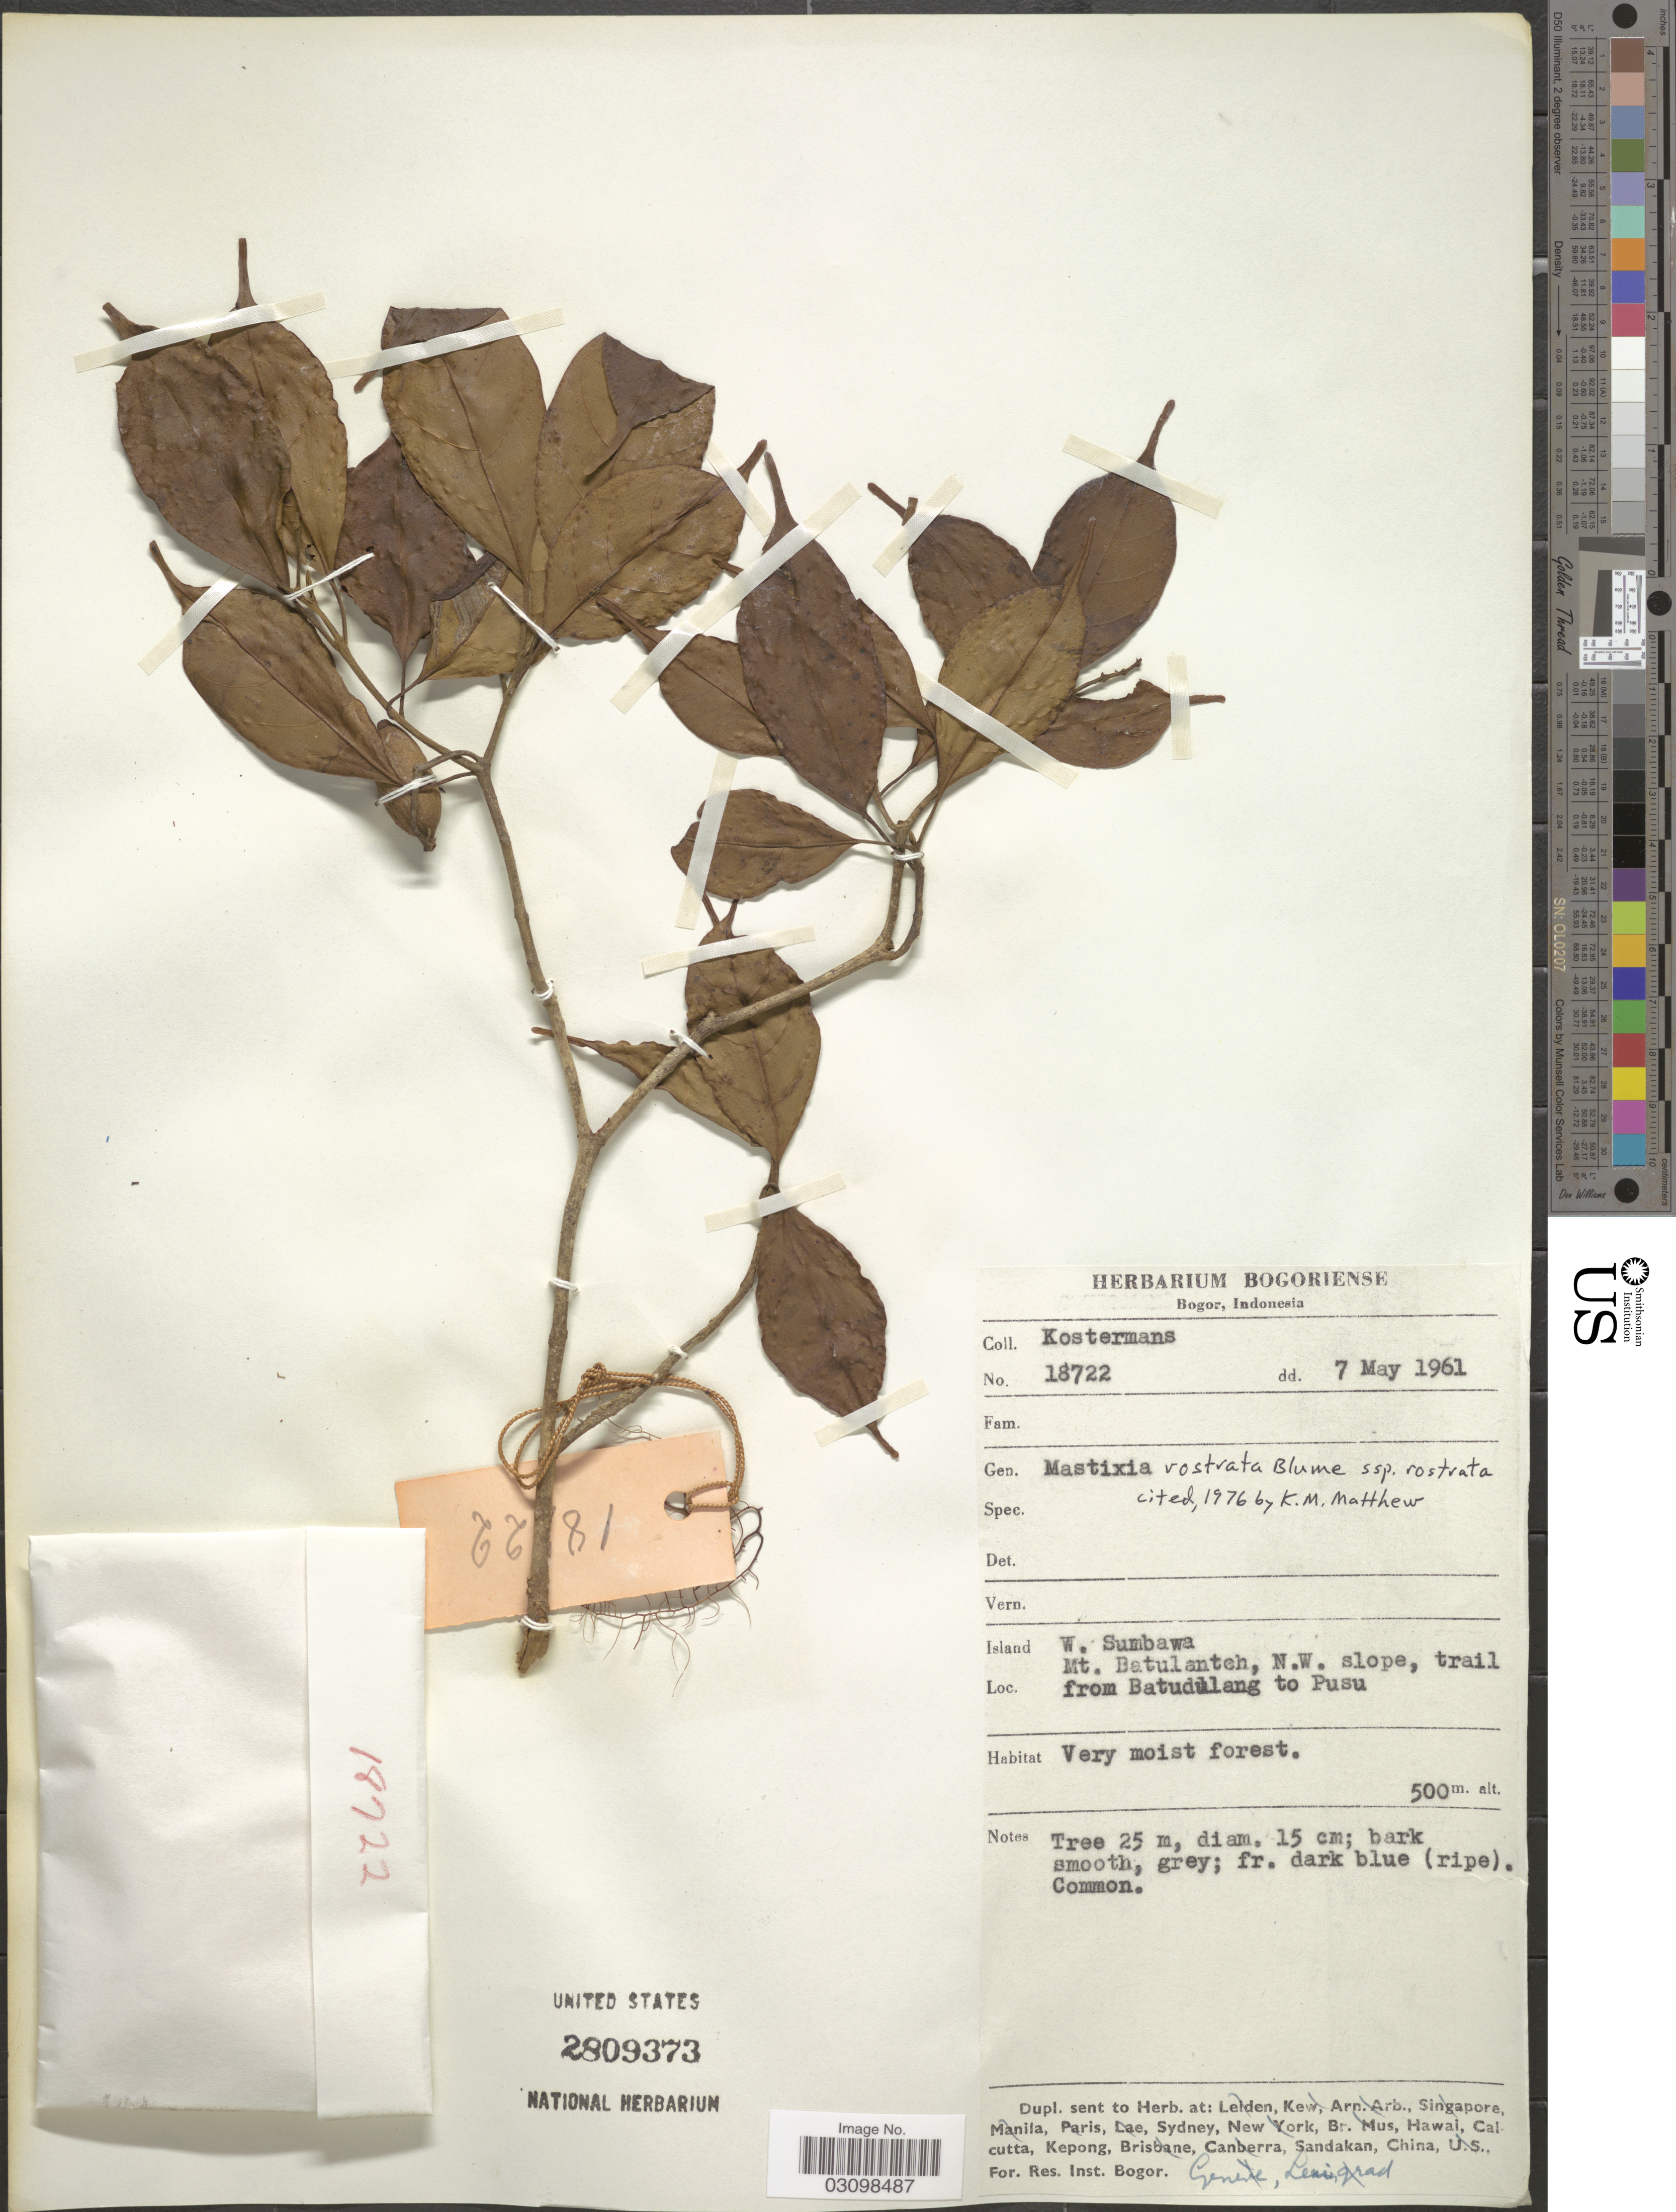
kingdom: Plantae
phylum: Tracheophyta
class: Magnoliopsida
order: Cornales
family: Nyssaceae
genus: Mastixia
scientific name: Mastixia rostrata subsp. rostrata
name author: Blume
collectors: Kostermans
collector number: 18722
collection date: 1961-05-07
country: Indonesia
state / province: Nusa Tenggara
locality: W. Sumbawa, Mt. Batulanteh, N.W. slope, trail from Batudulang to Pusu.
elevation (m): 500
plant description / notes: Fruit temporarily sampled for micro-CT scanning.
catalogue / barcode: US 2809373